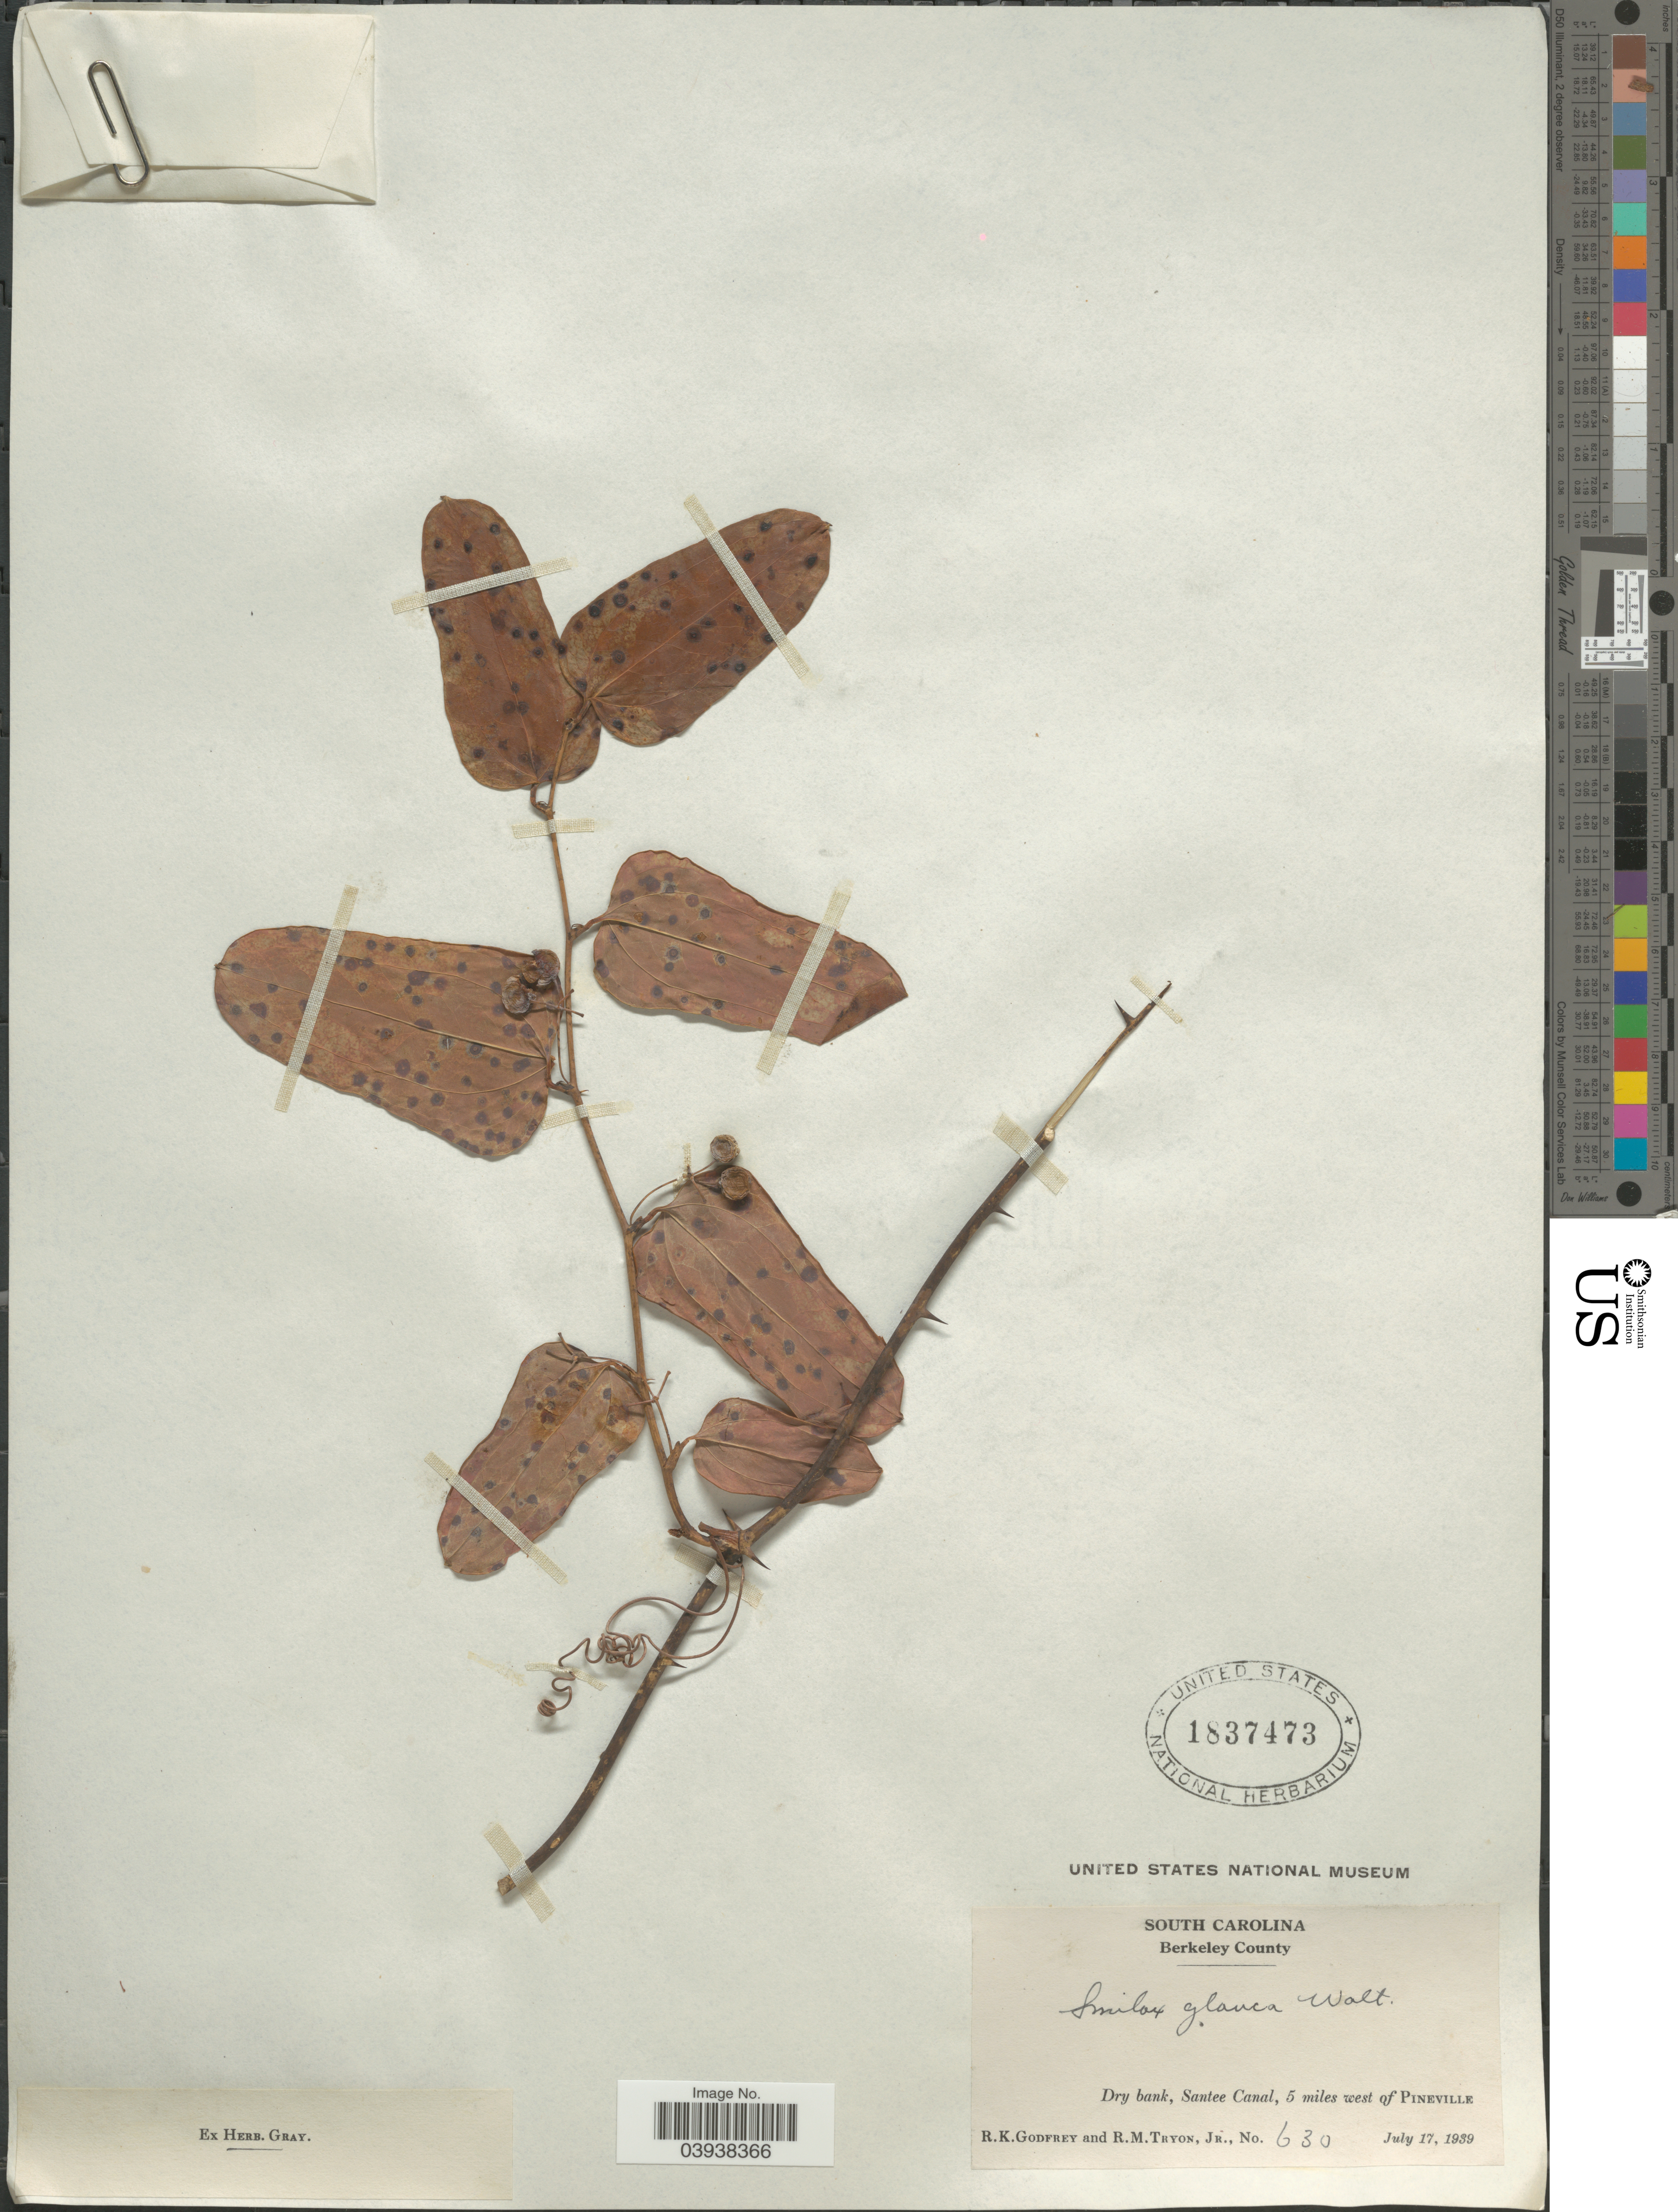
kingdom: Plantae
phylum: Tracheophyta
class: Liliopsida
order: Liliales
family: Smilacaceae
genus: Smilax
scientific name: Smilax glauca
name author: Walter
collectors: R. K. Godfrey & R. Tryon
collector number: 630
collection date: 1939-07-17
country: United States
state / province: South Carolina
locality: Berkeley County. Dry bank, Santee Canal, 5 miles west of Pineville.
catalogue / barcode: US 1837473